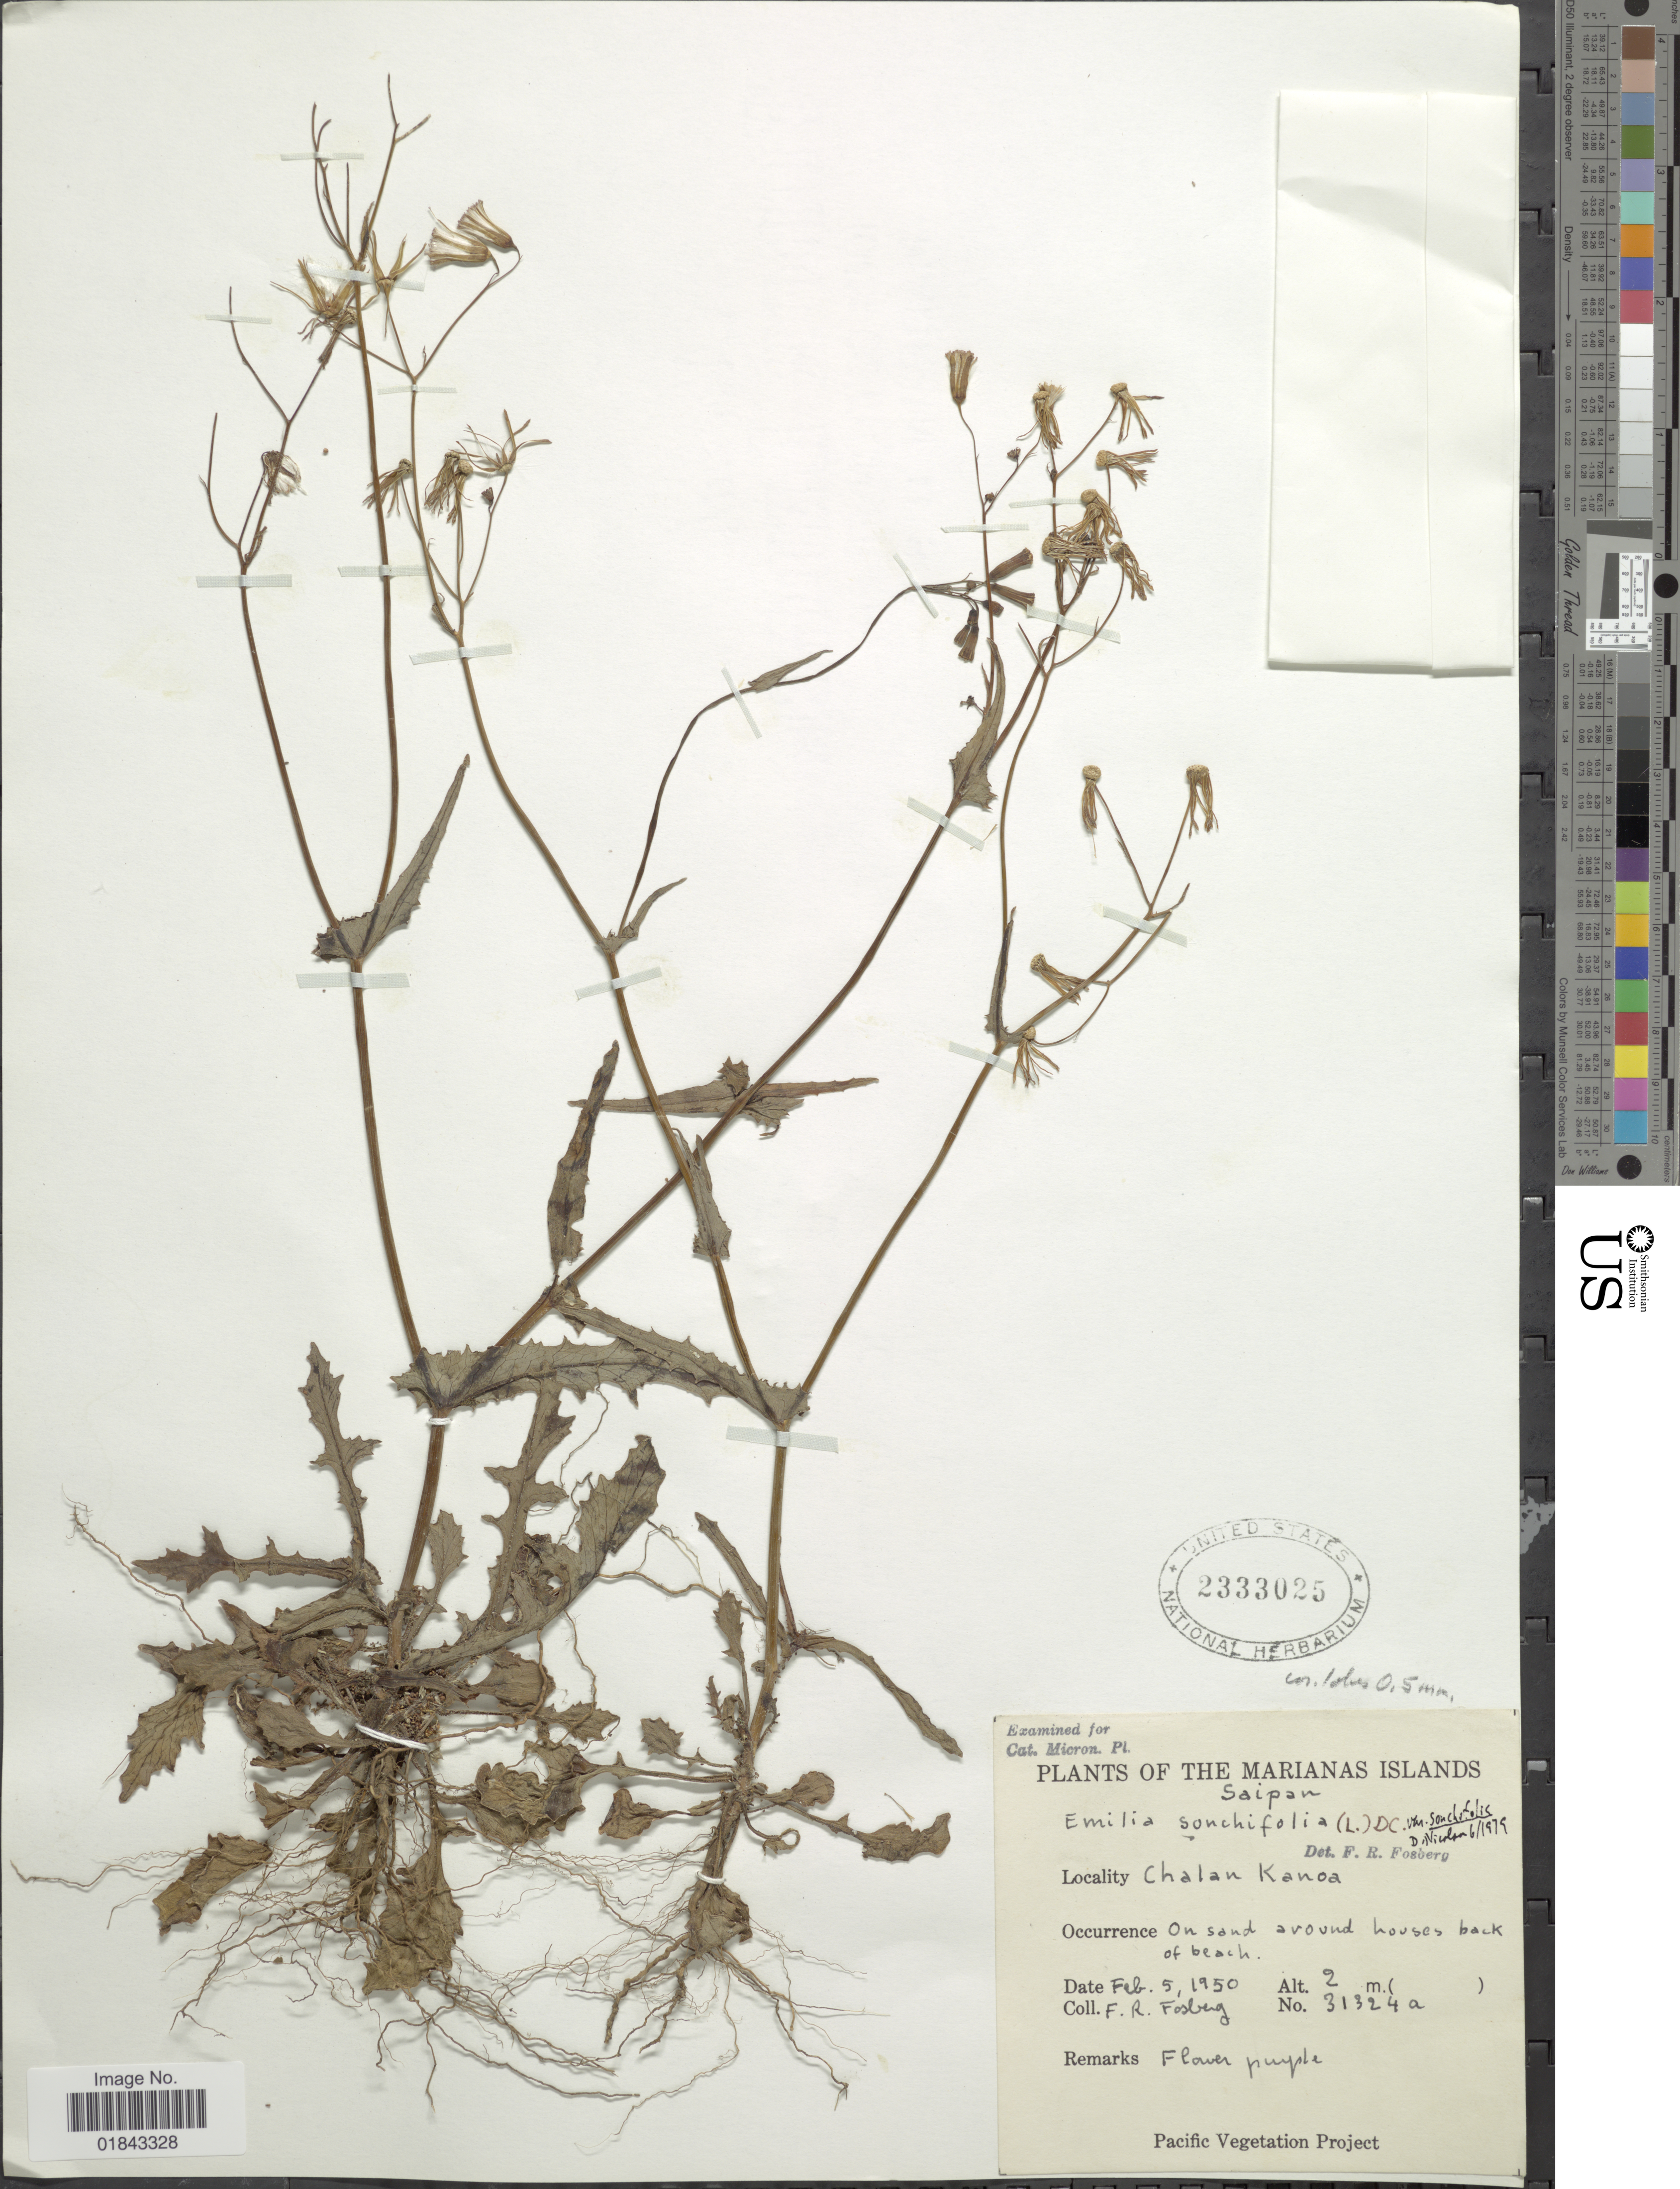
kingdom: Plantae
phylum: Tracheophyta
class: Magnoliopsida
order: Asterales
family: Asteraceae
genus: Emilia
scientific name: Emilia sonchifolia var. sonchifolia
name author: (L.) DC.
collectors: F. R. Fosberg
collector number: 31324a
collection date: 1950-02-05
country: Northern Mariana Islands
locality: Marianas Islands, Saipan, Chalan Kanoa, on sand around houses back of beach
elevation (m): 2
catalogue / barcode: US 2333025